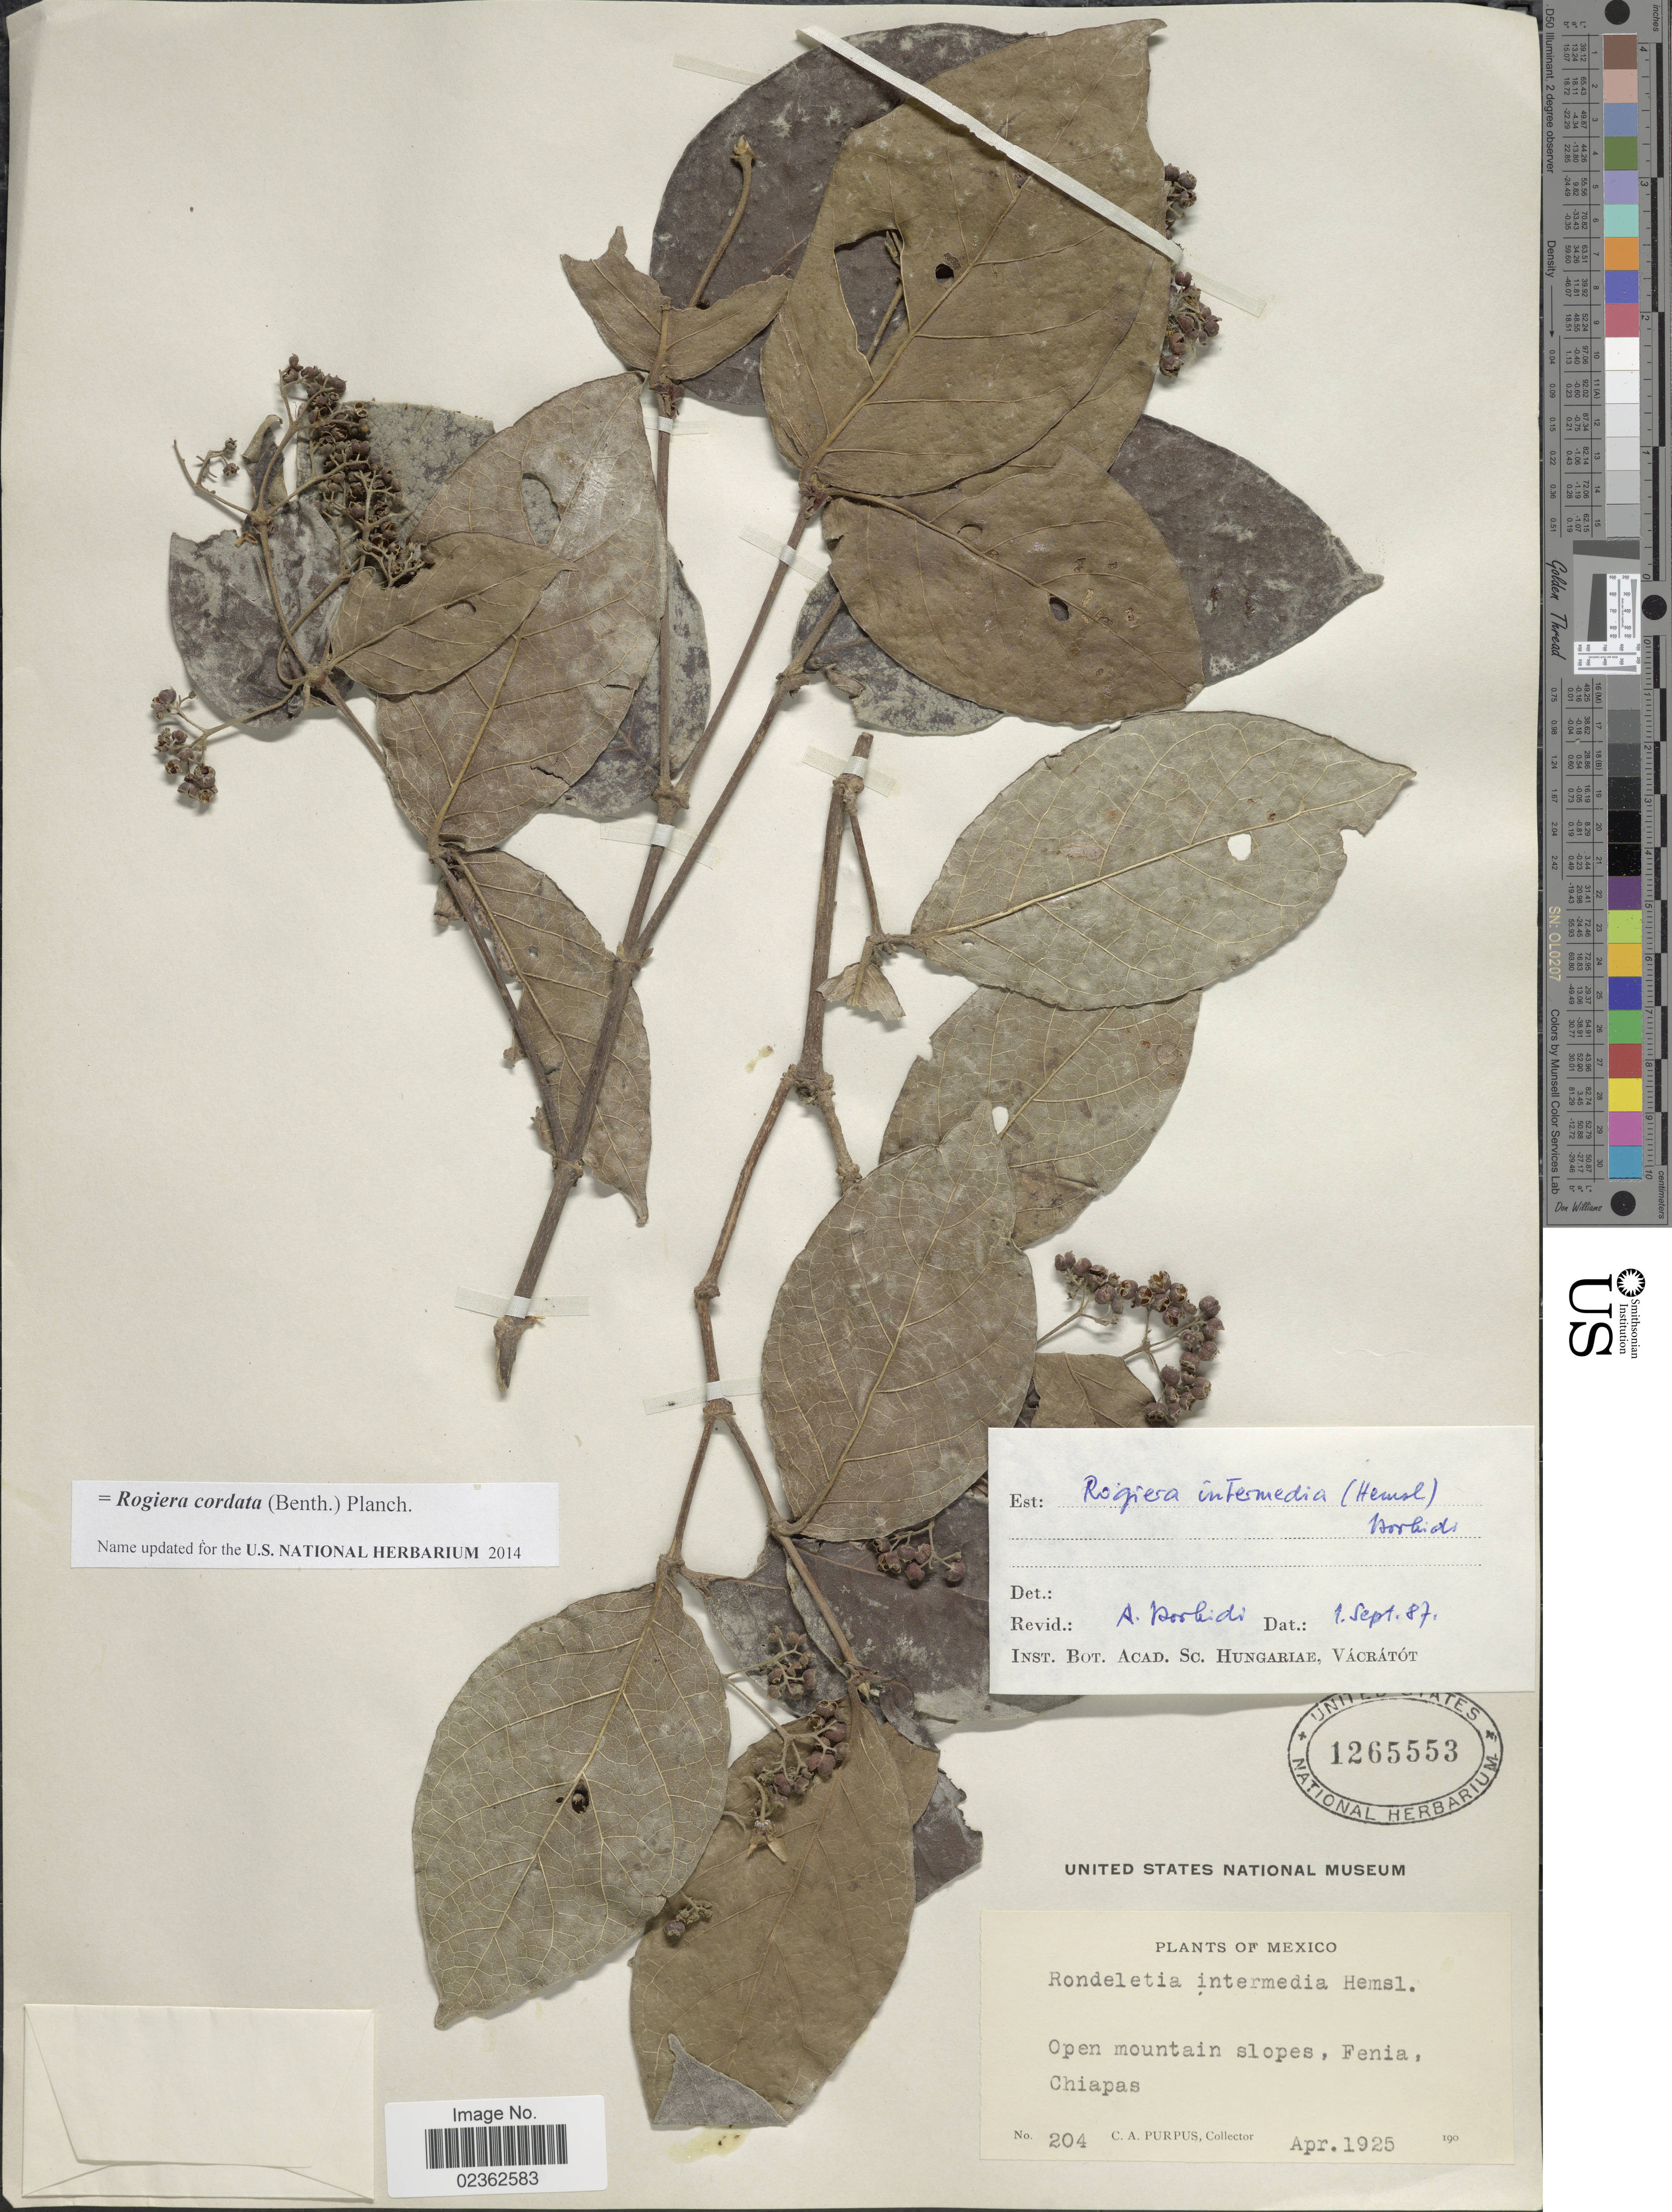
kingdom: Plantae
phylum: Tracheophyta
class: Magnoliopsida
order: Gentianales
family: Rubiaceae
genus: Rogiera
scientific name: Rogiera cordata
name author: (Benth.) Planch.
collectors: C. A. Purpus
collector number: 204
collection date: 1925-04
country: Mexico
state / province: Chiapas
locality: Open mountain slopes, Fenia.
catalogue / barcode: US 1265553